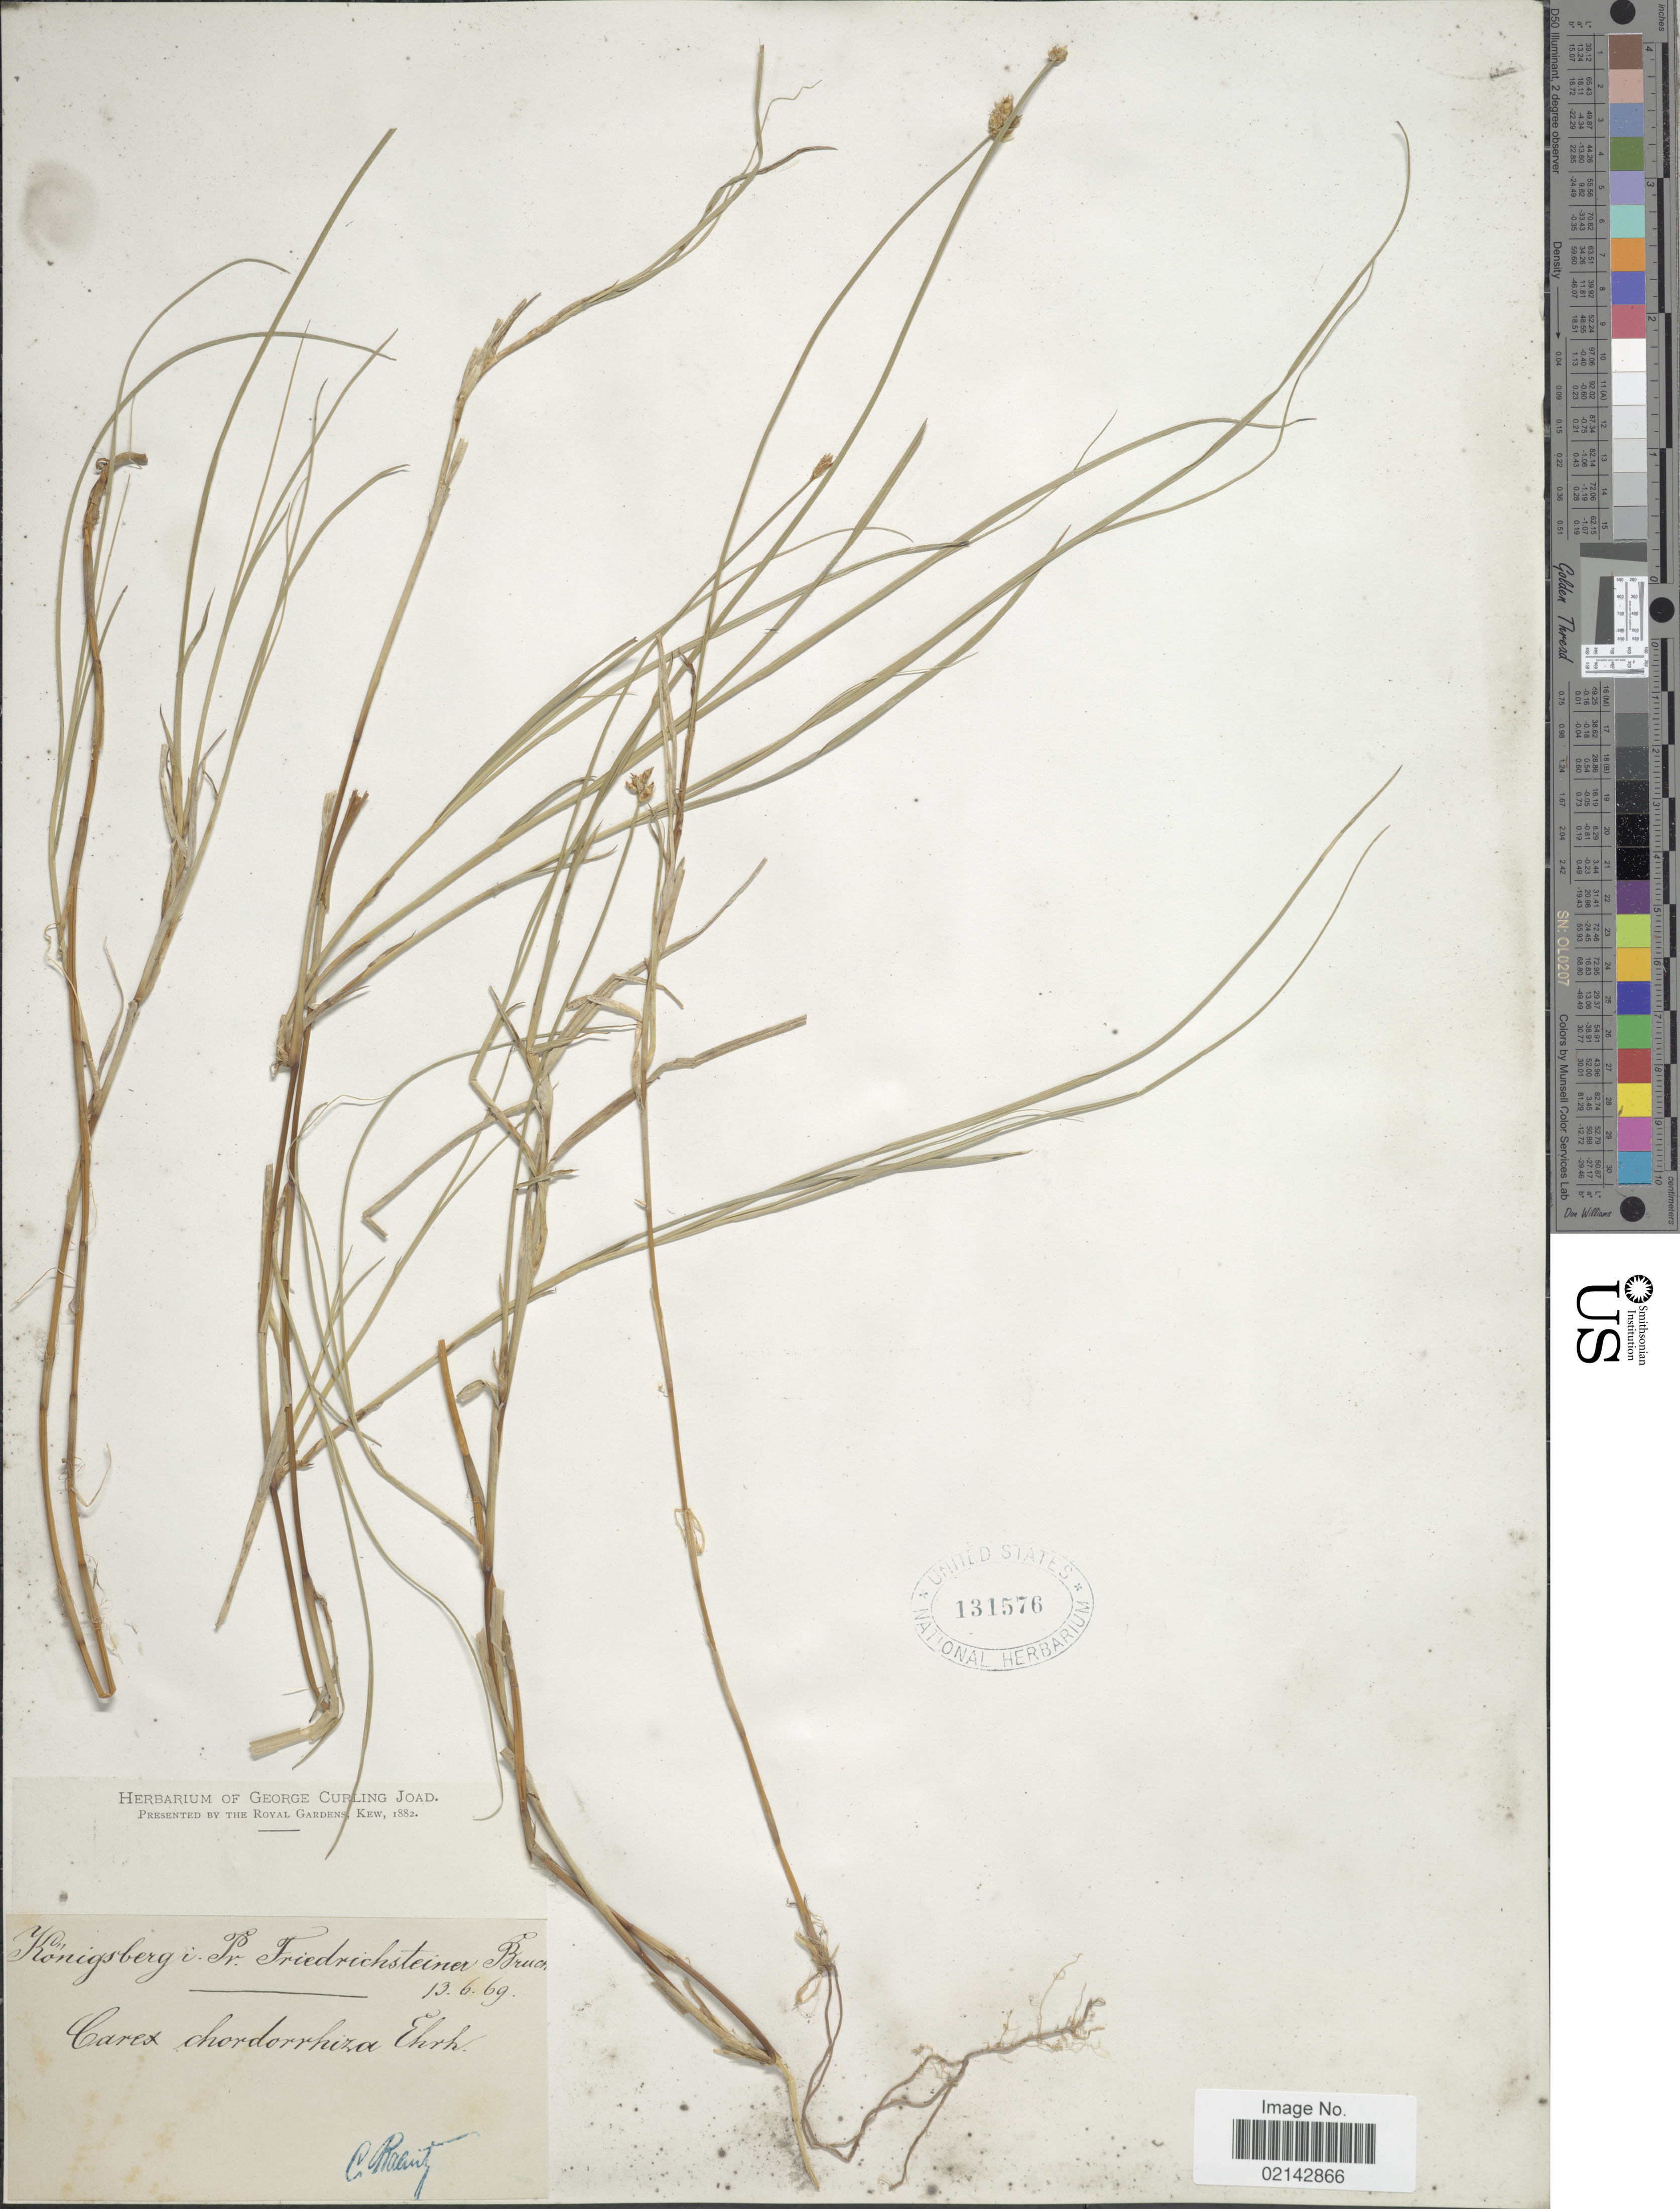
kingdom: Plantae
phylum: Tracheophyta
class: Liliopsida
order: Poales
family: Cyperaceae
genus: Carex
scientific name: Carex chordorrhiza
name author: L. f.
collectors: C. G. Baenitz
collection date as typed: Transcribed d/m/y: 13/6/69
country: Russian Federation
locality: Konigsberg i Pr. Friedrichsteiner Bruch.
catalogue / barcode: US 131576